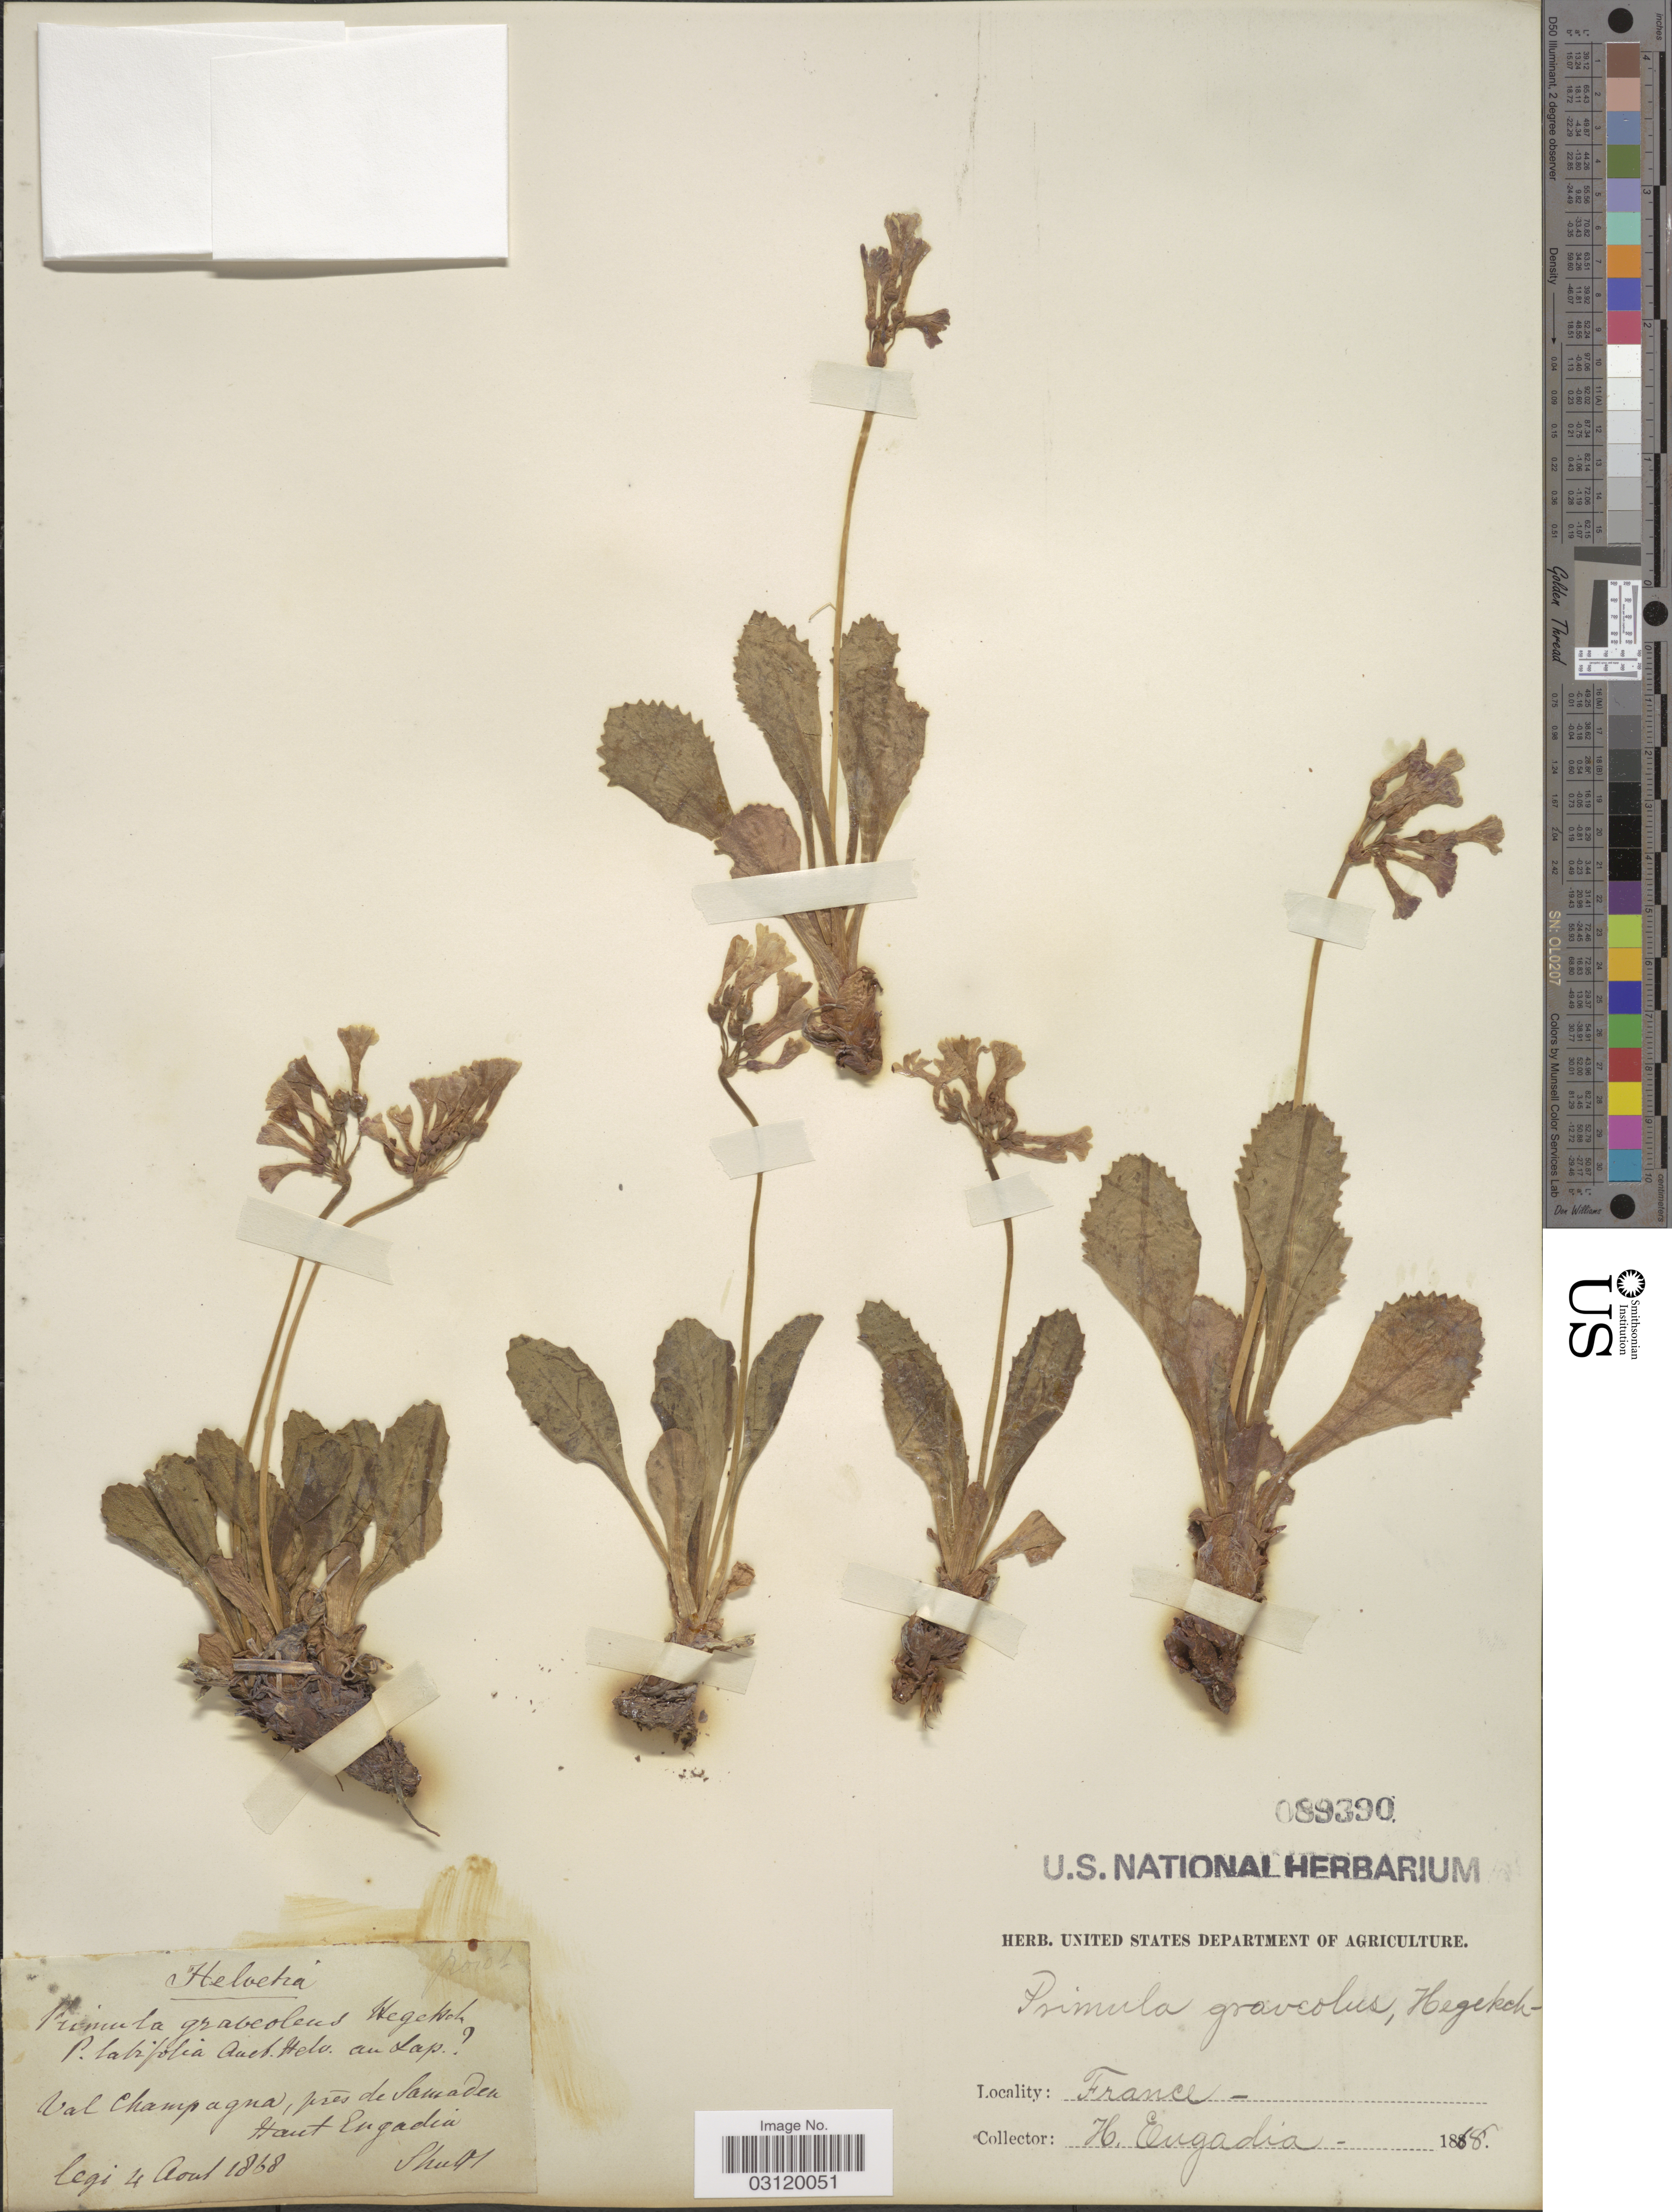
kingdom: Plantae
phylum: Tracheophyta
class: Magnoliopsida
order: Ericales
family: Primulaceae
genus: Primula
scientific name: Primula graveolens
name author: Hegetschw.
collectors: Shuttl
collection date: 1868-08-04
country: Switzerland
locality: Helvetia. Val Champagna, près de Samaden. Haut Engadia. France.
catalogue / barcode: US 89390